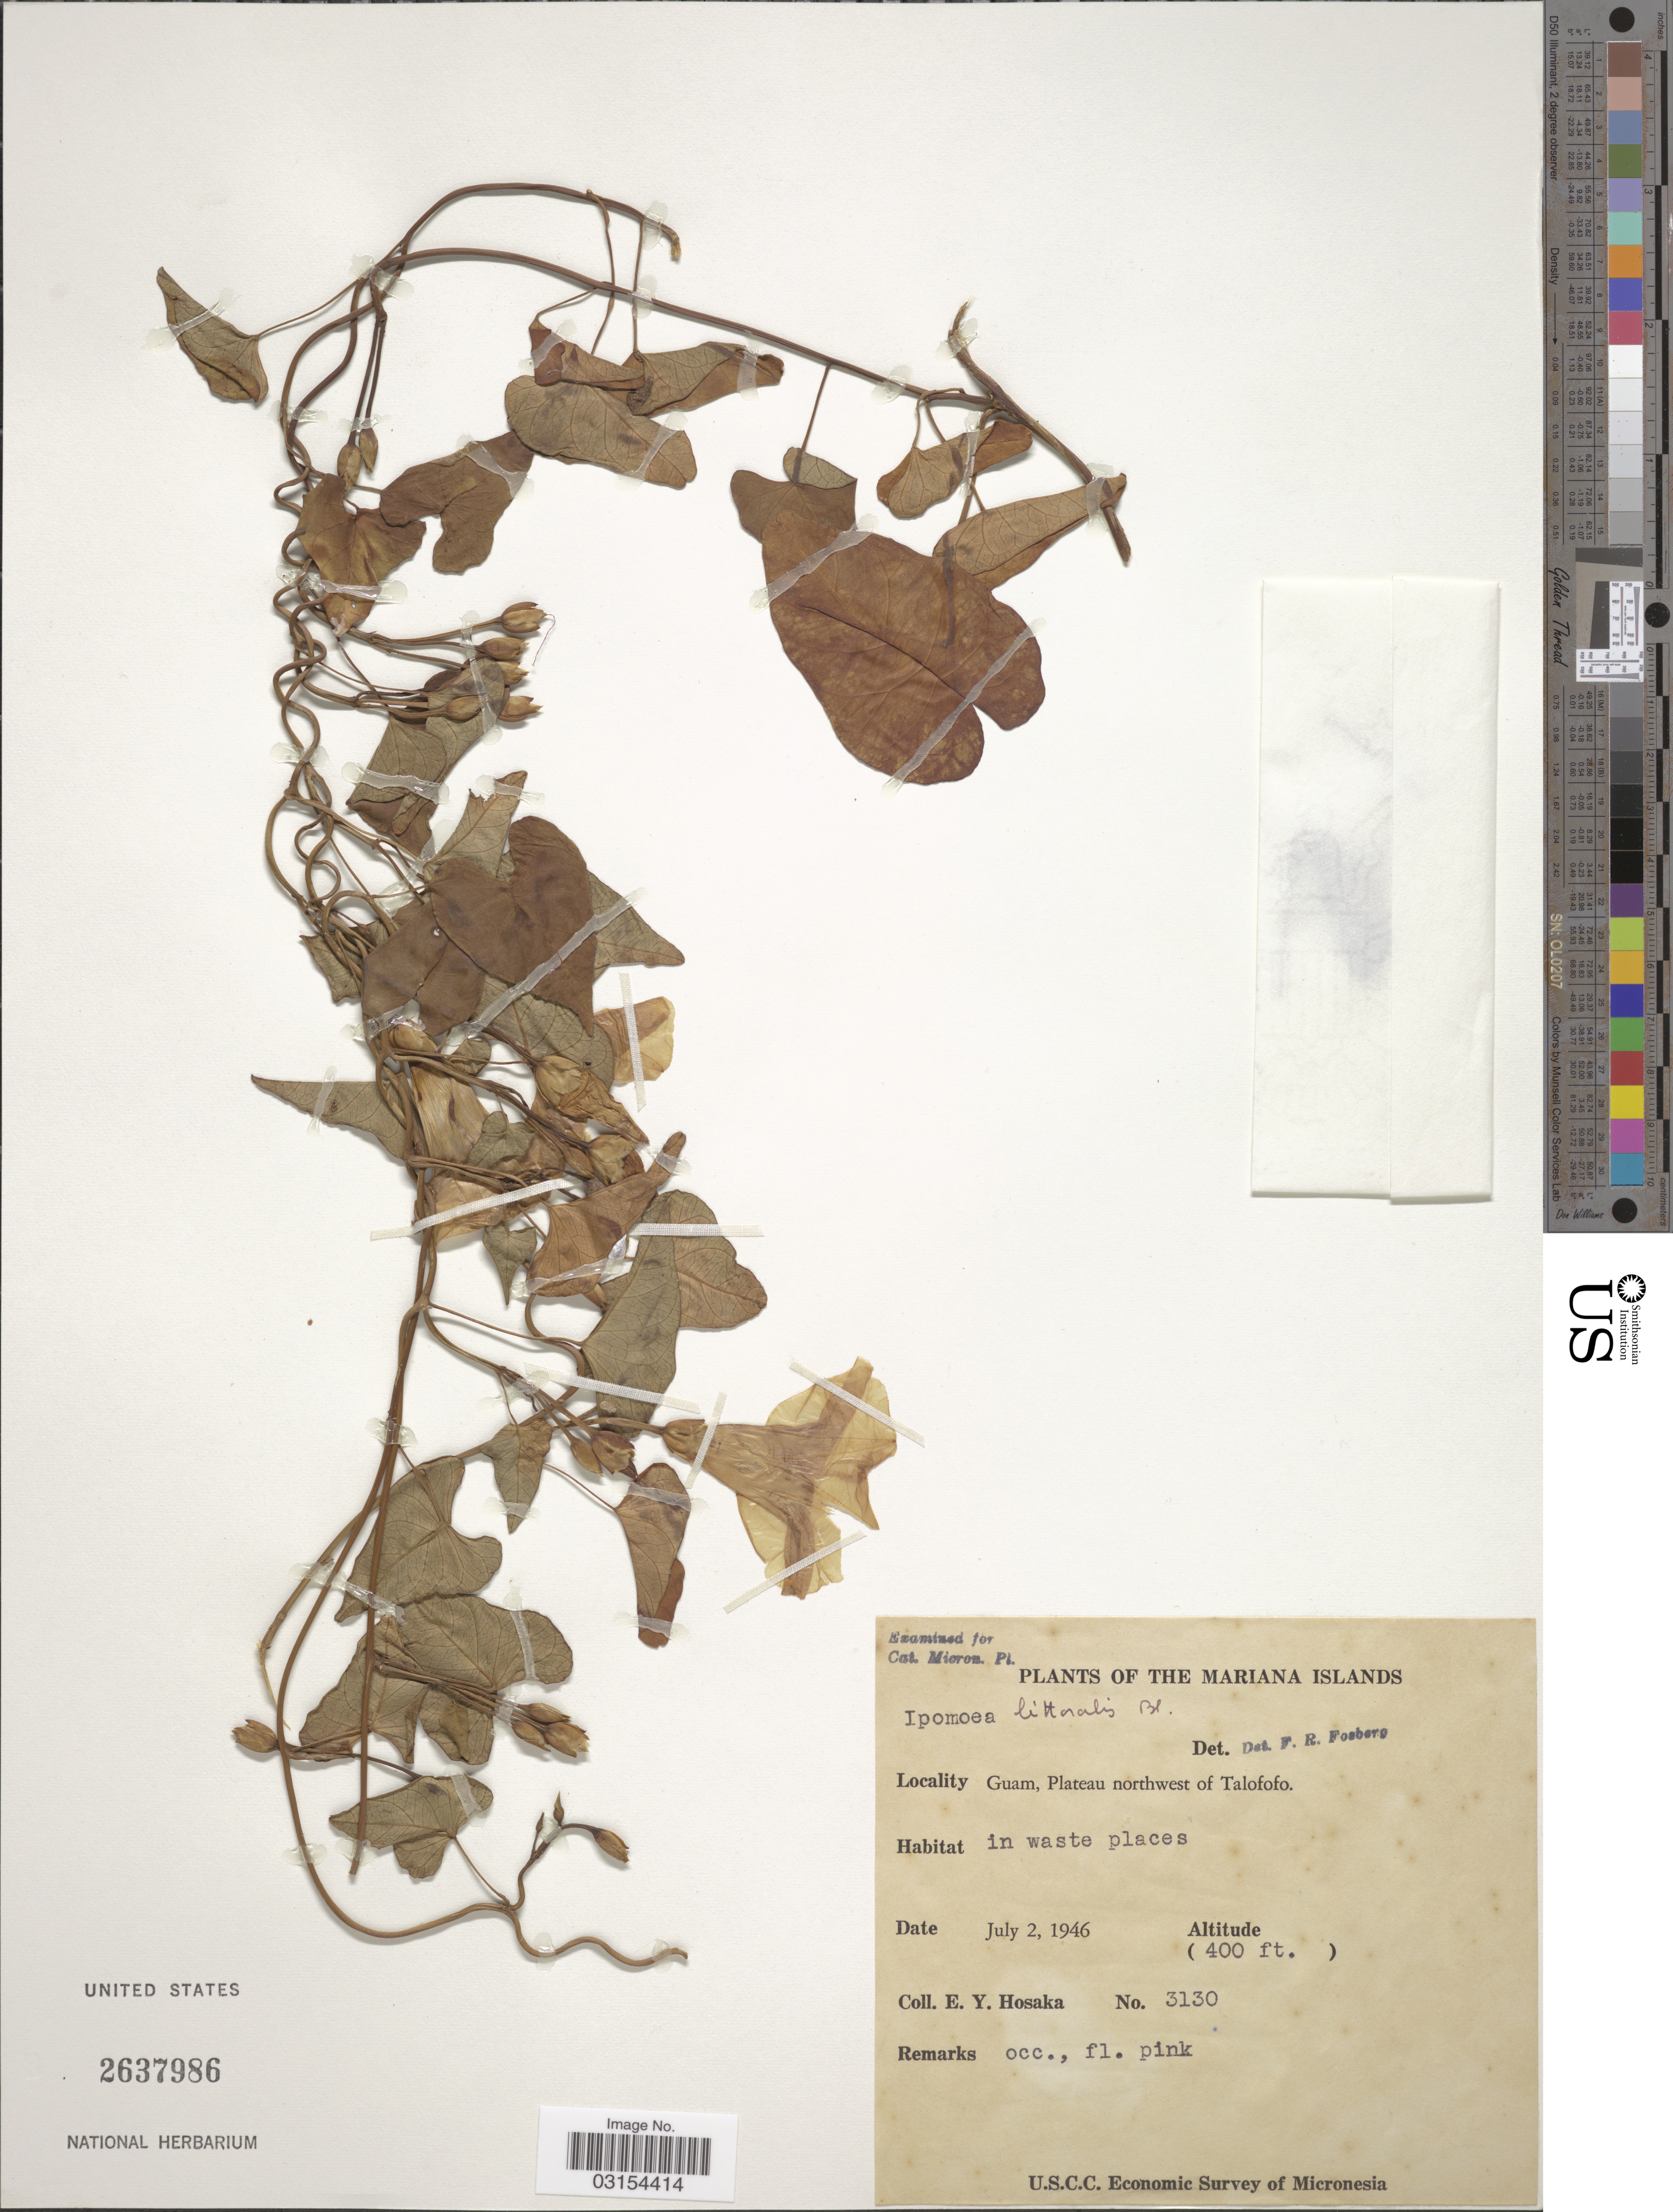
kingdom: Plantae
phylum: Tracheophyta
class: Magnoliopsida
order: Solanales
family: Convolvulaceae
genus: Ipomoea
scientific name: Ipomoea littoralis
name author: Blume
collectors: E. Y. Hosaka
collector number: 3130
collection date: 1946-07-02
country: Guam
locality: The Mariana Islands. Plateau northwest of Talofofo.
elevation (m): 122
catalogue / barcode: US 2637986